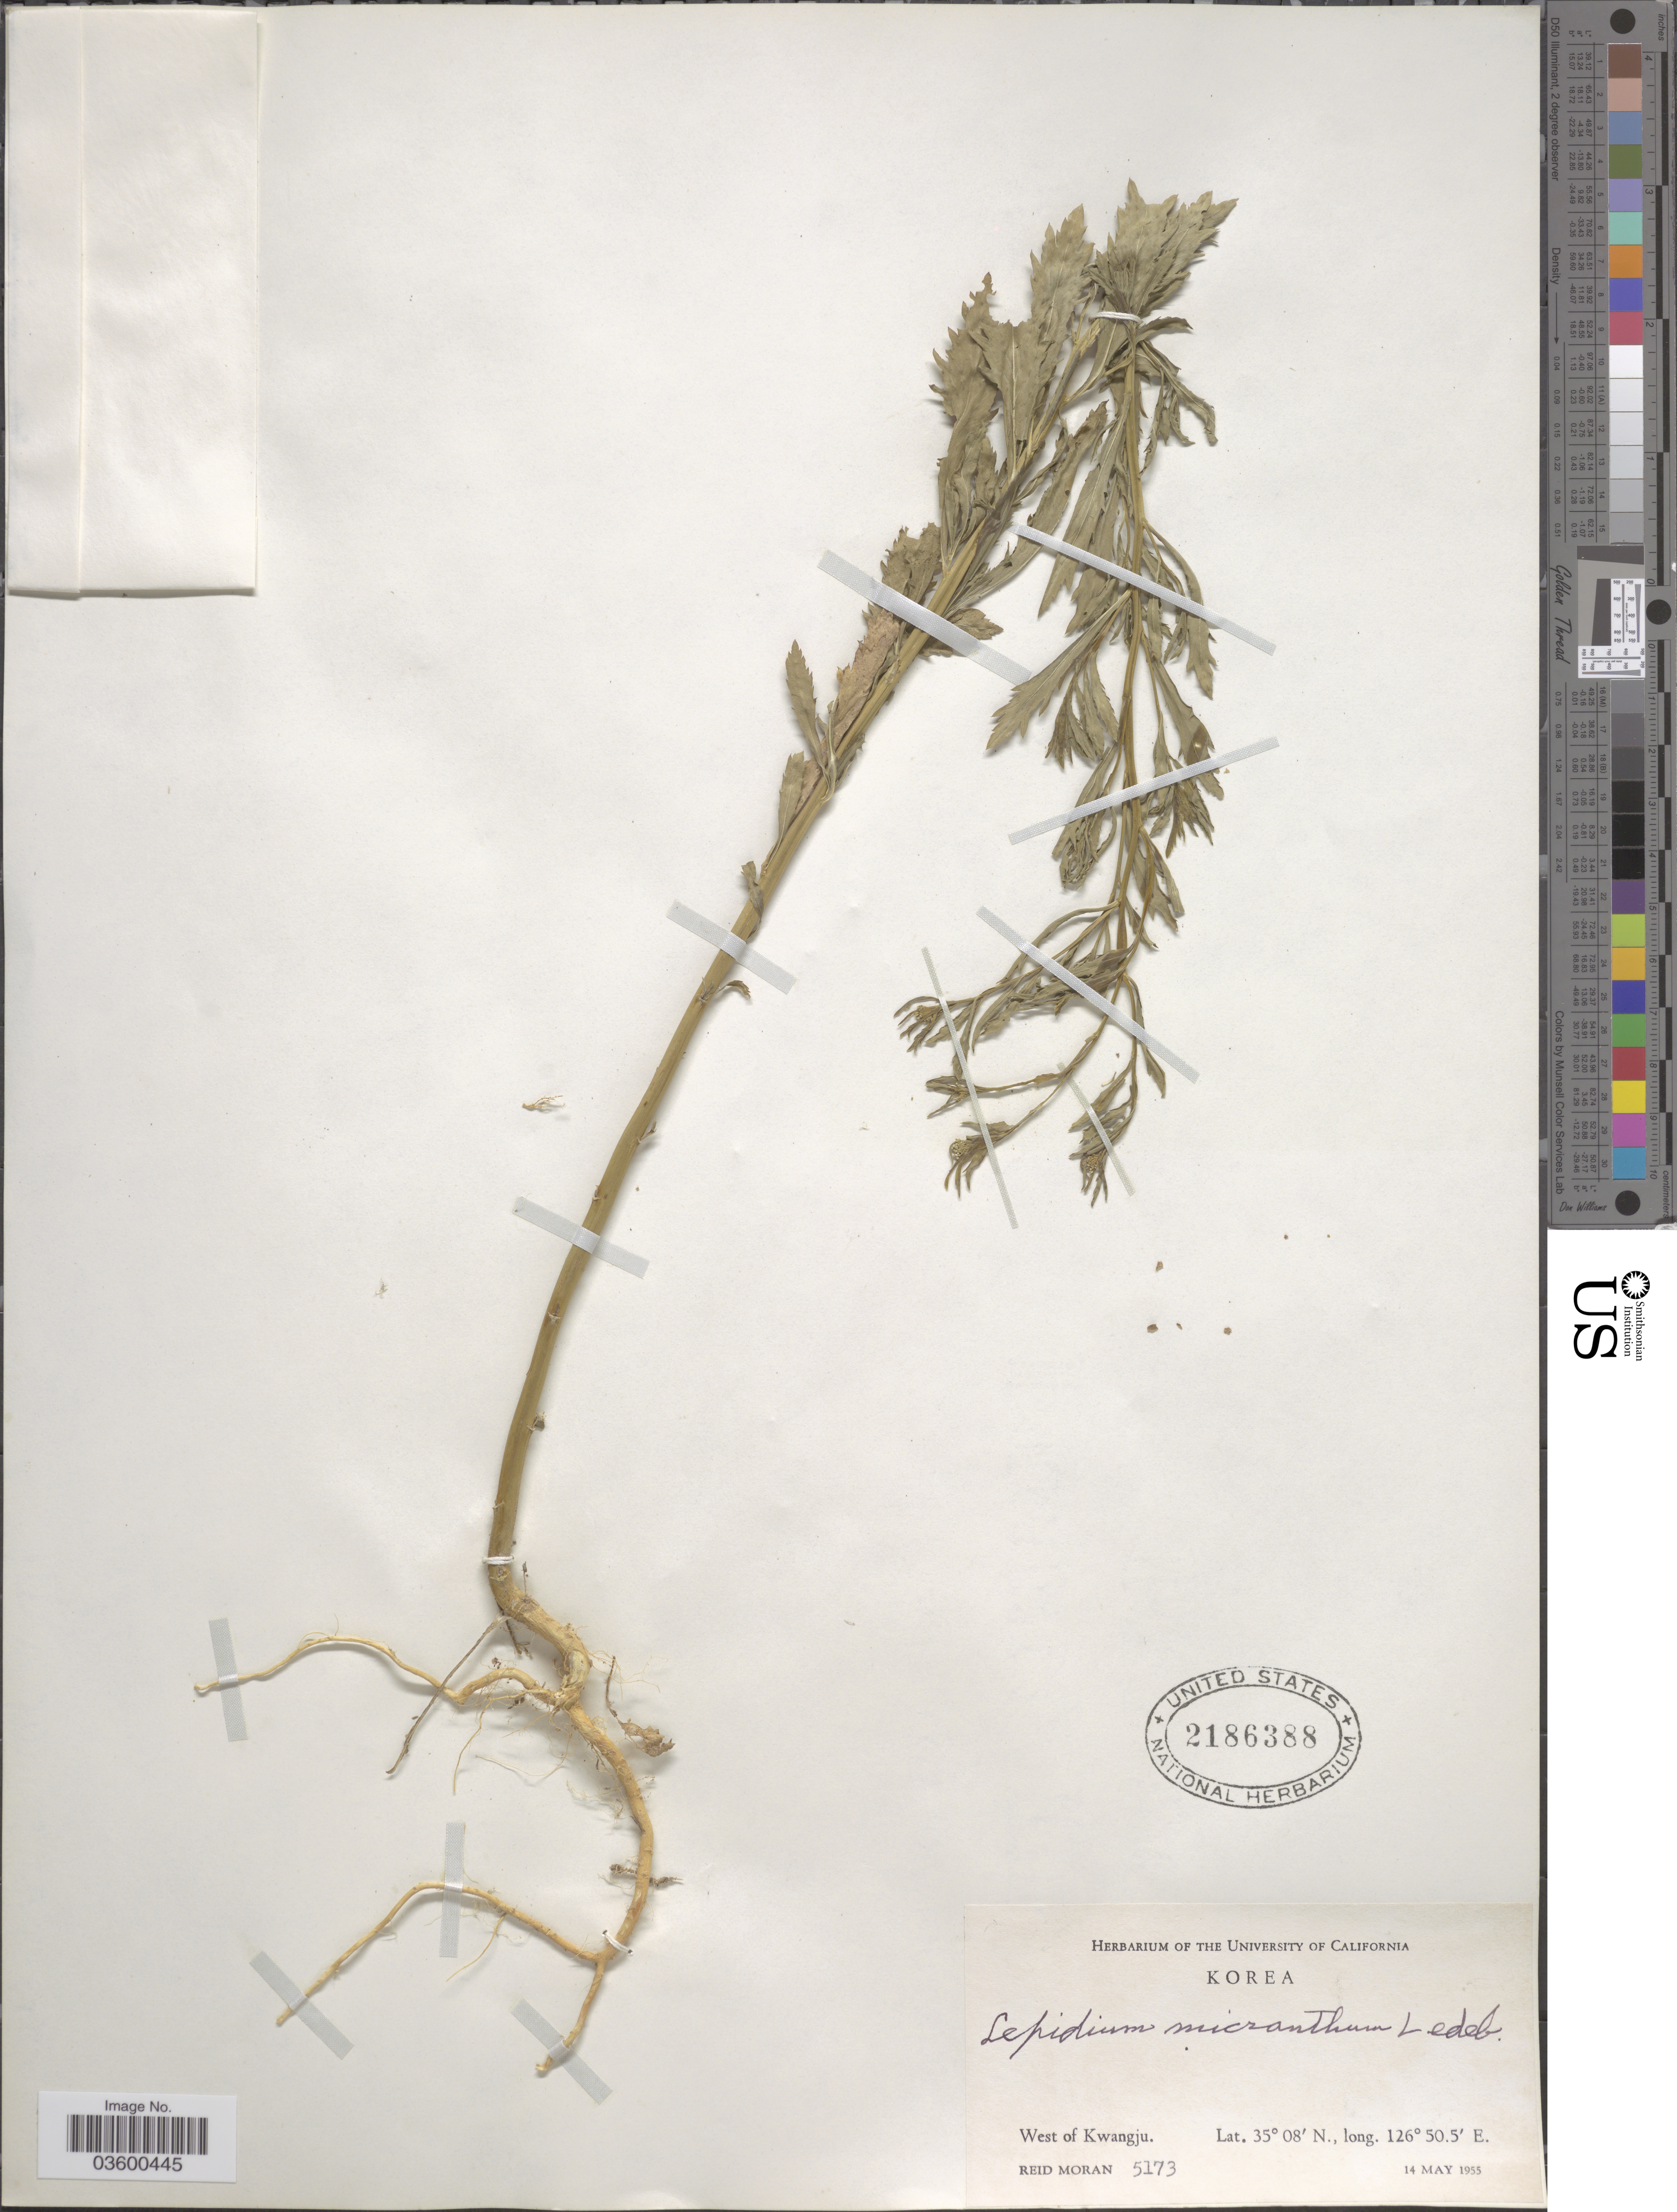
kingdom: Plantae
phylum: Tracheophyta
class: Magnoliopsida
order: Brassicales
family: Brassicaceae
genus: Lepidium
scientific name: Lepidium micranthum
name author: Ledeb.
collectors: R. V. Moran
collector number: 5173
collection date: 1955-05-14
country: South Korea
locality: West of Kwangju.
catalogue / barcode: US 2186388